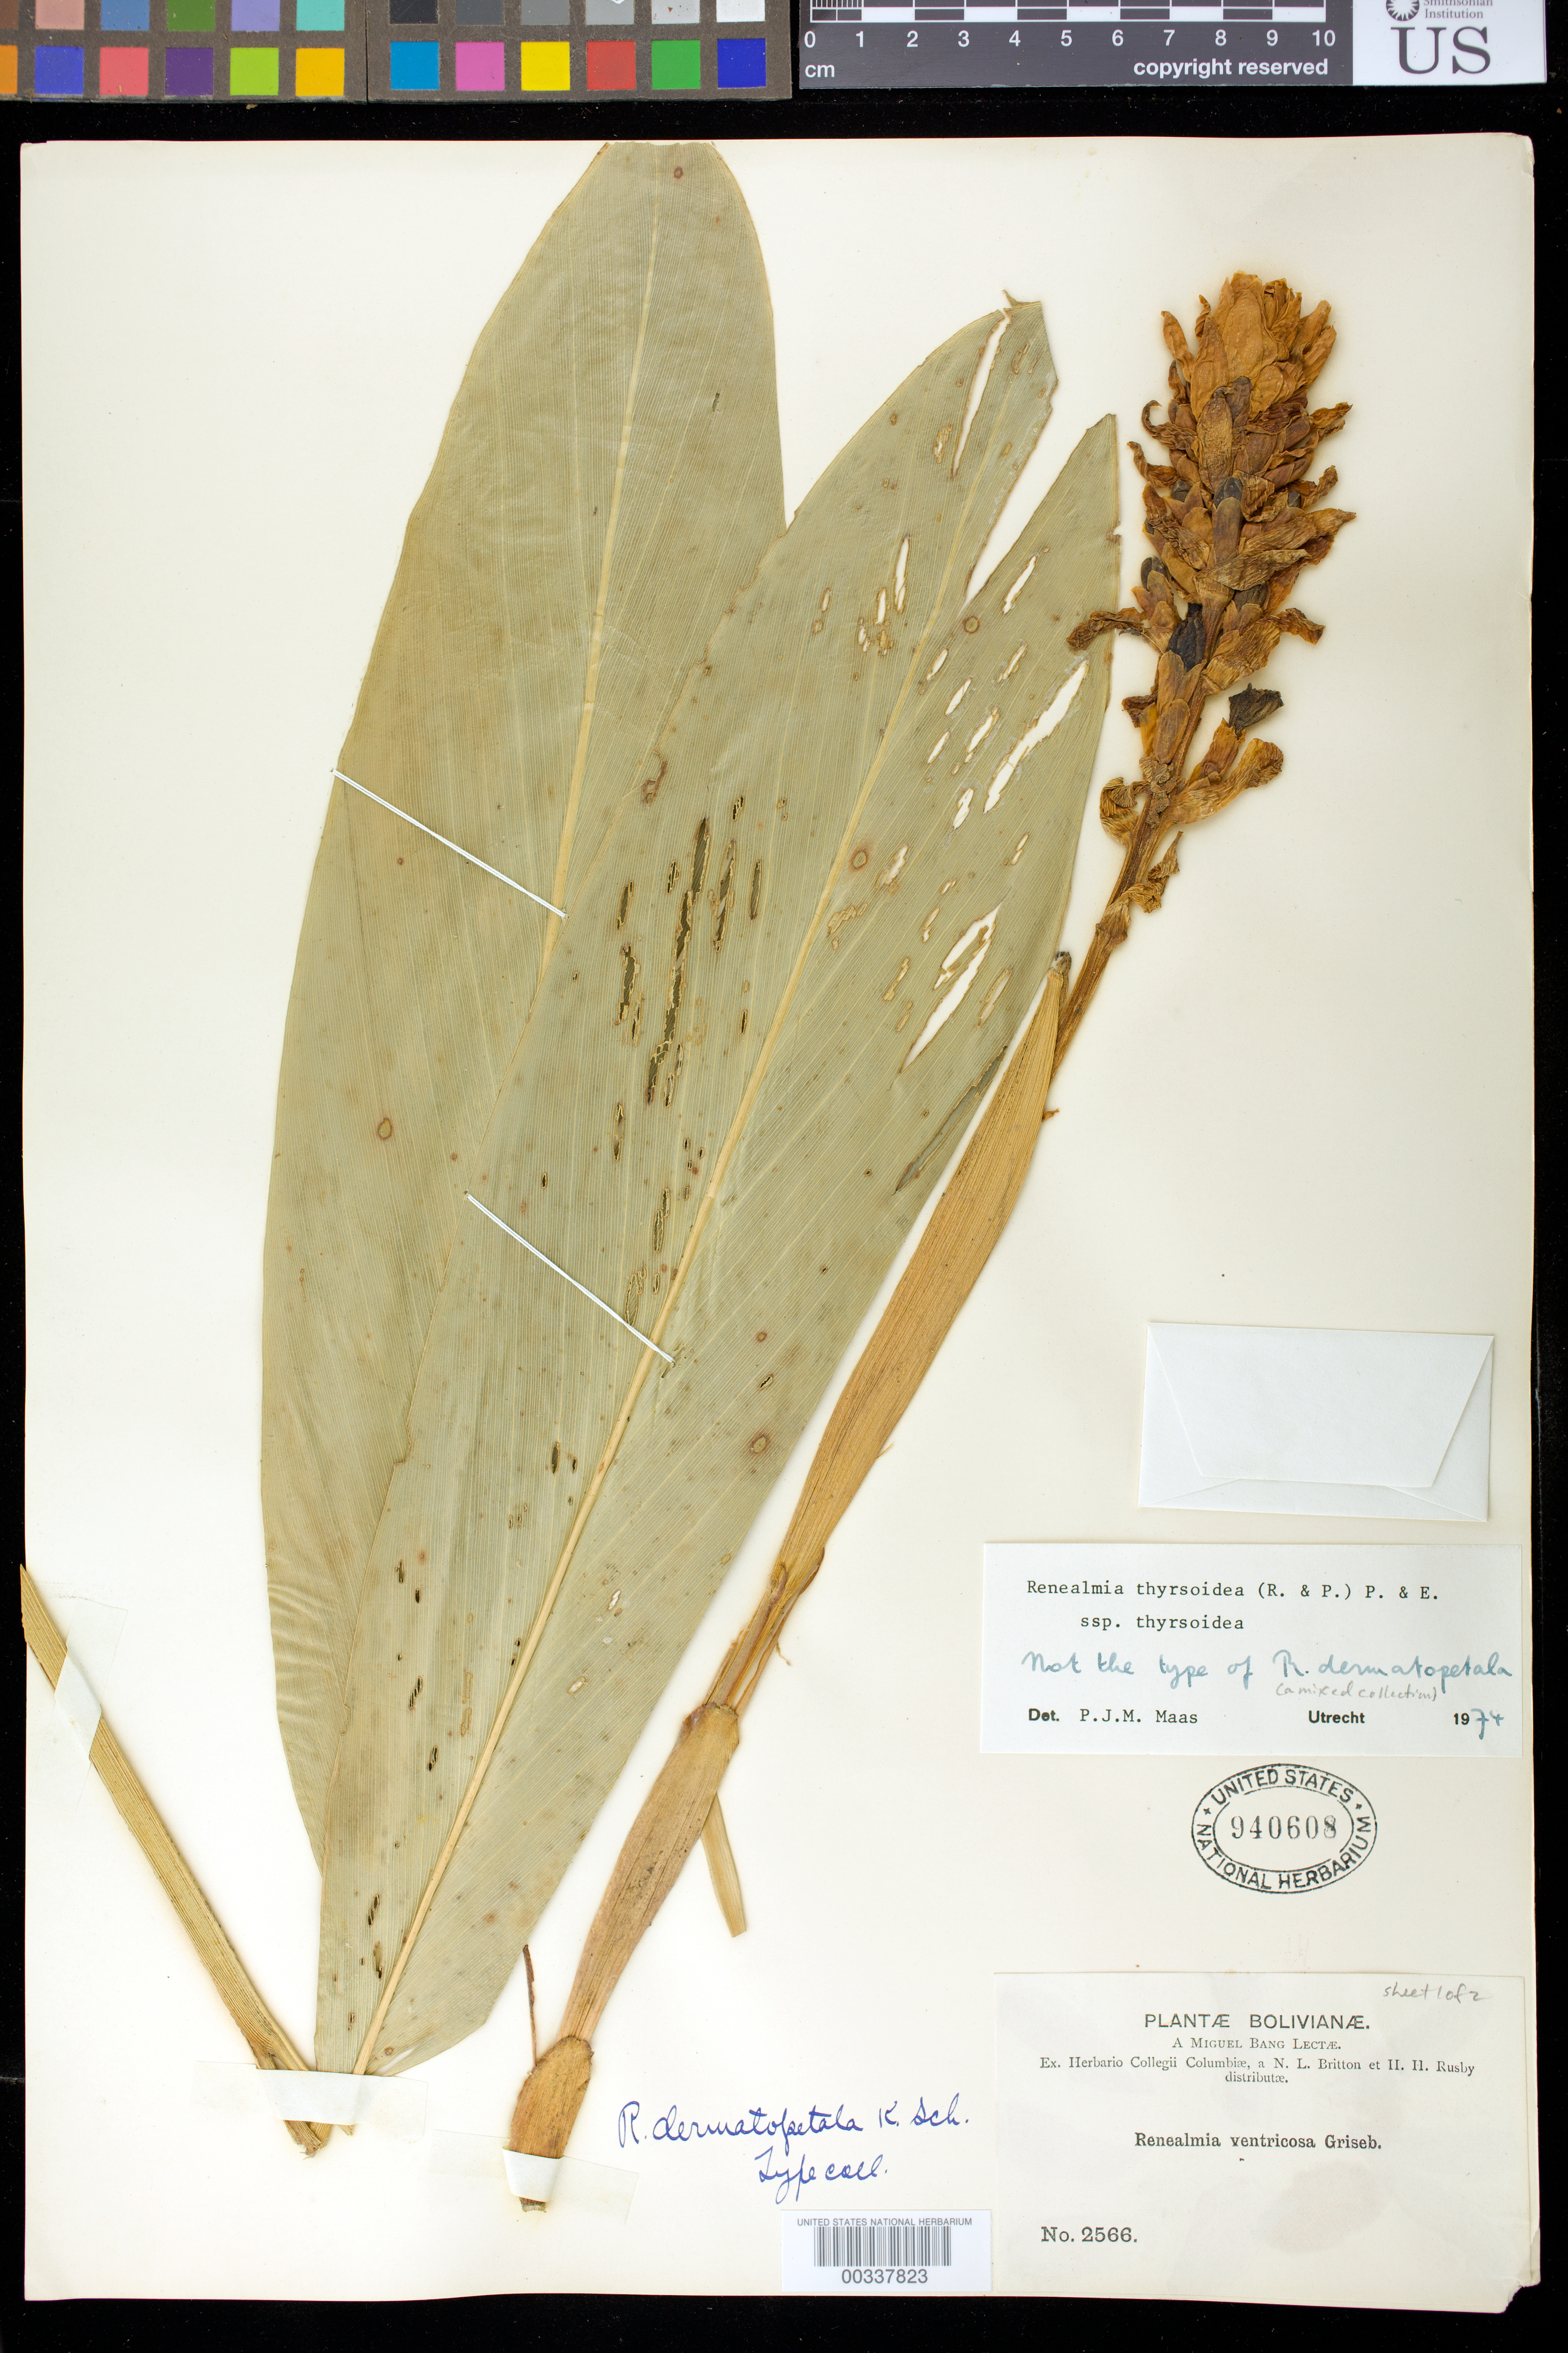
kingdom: Plantae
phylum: Tracheophyta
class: Liliopsida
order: Zingiberales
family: Zingiberaceae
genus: Renealmia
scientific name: Renealmia dermatopetala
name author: K. Schum.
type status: Isolectotype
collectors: M. Bang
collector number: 2566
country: Bolivia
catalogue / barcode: US 940608